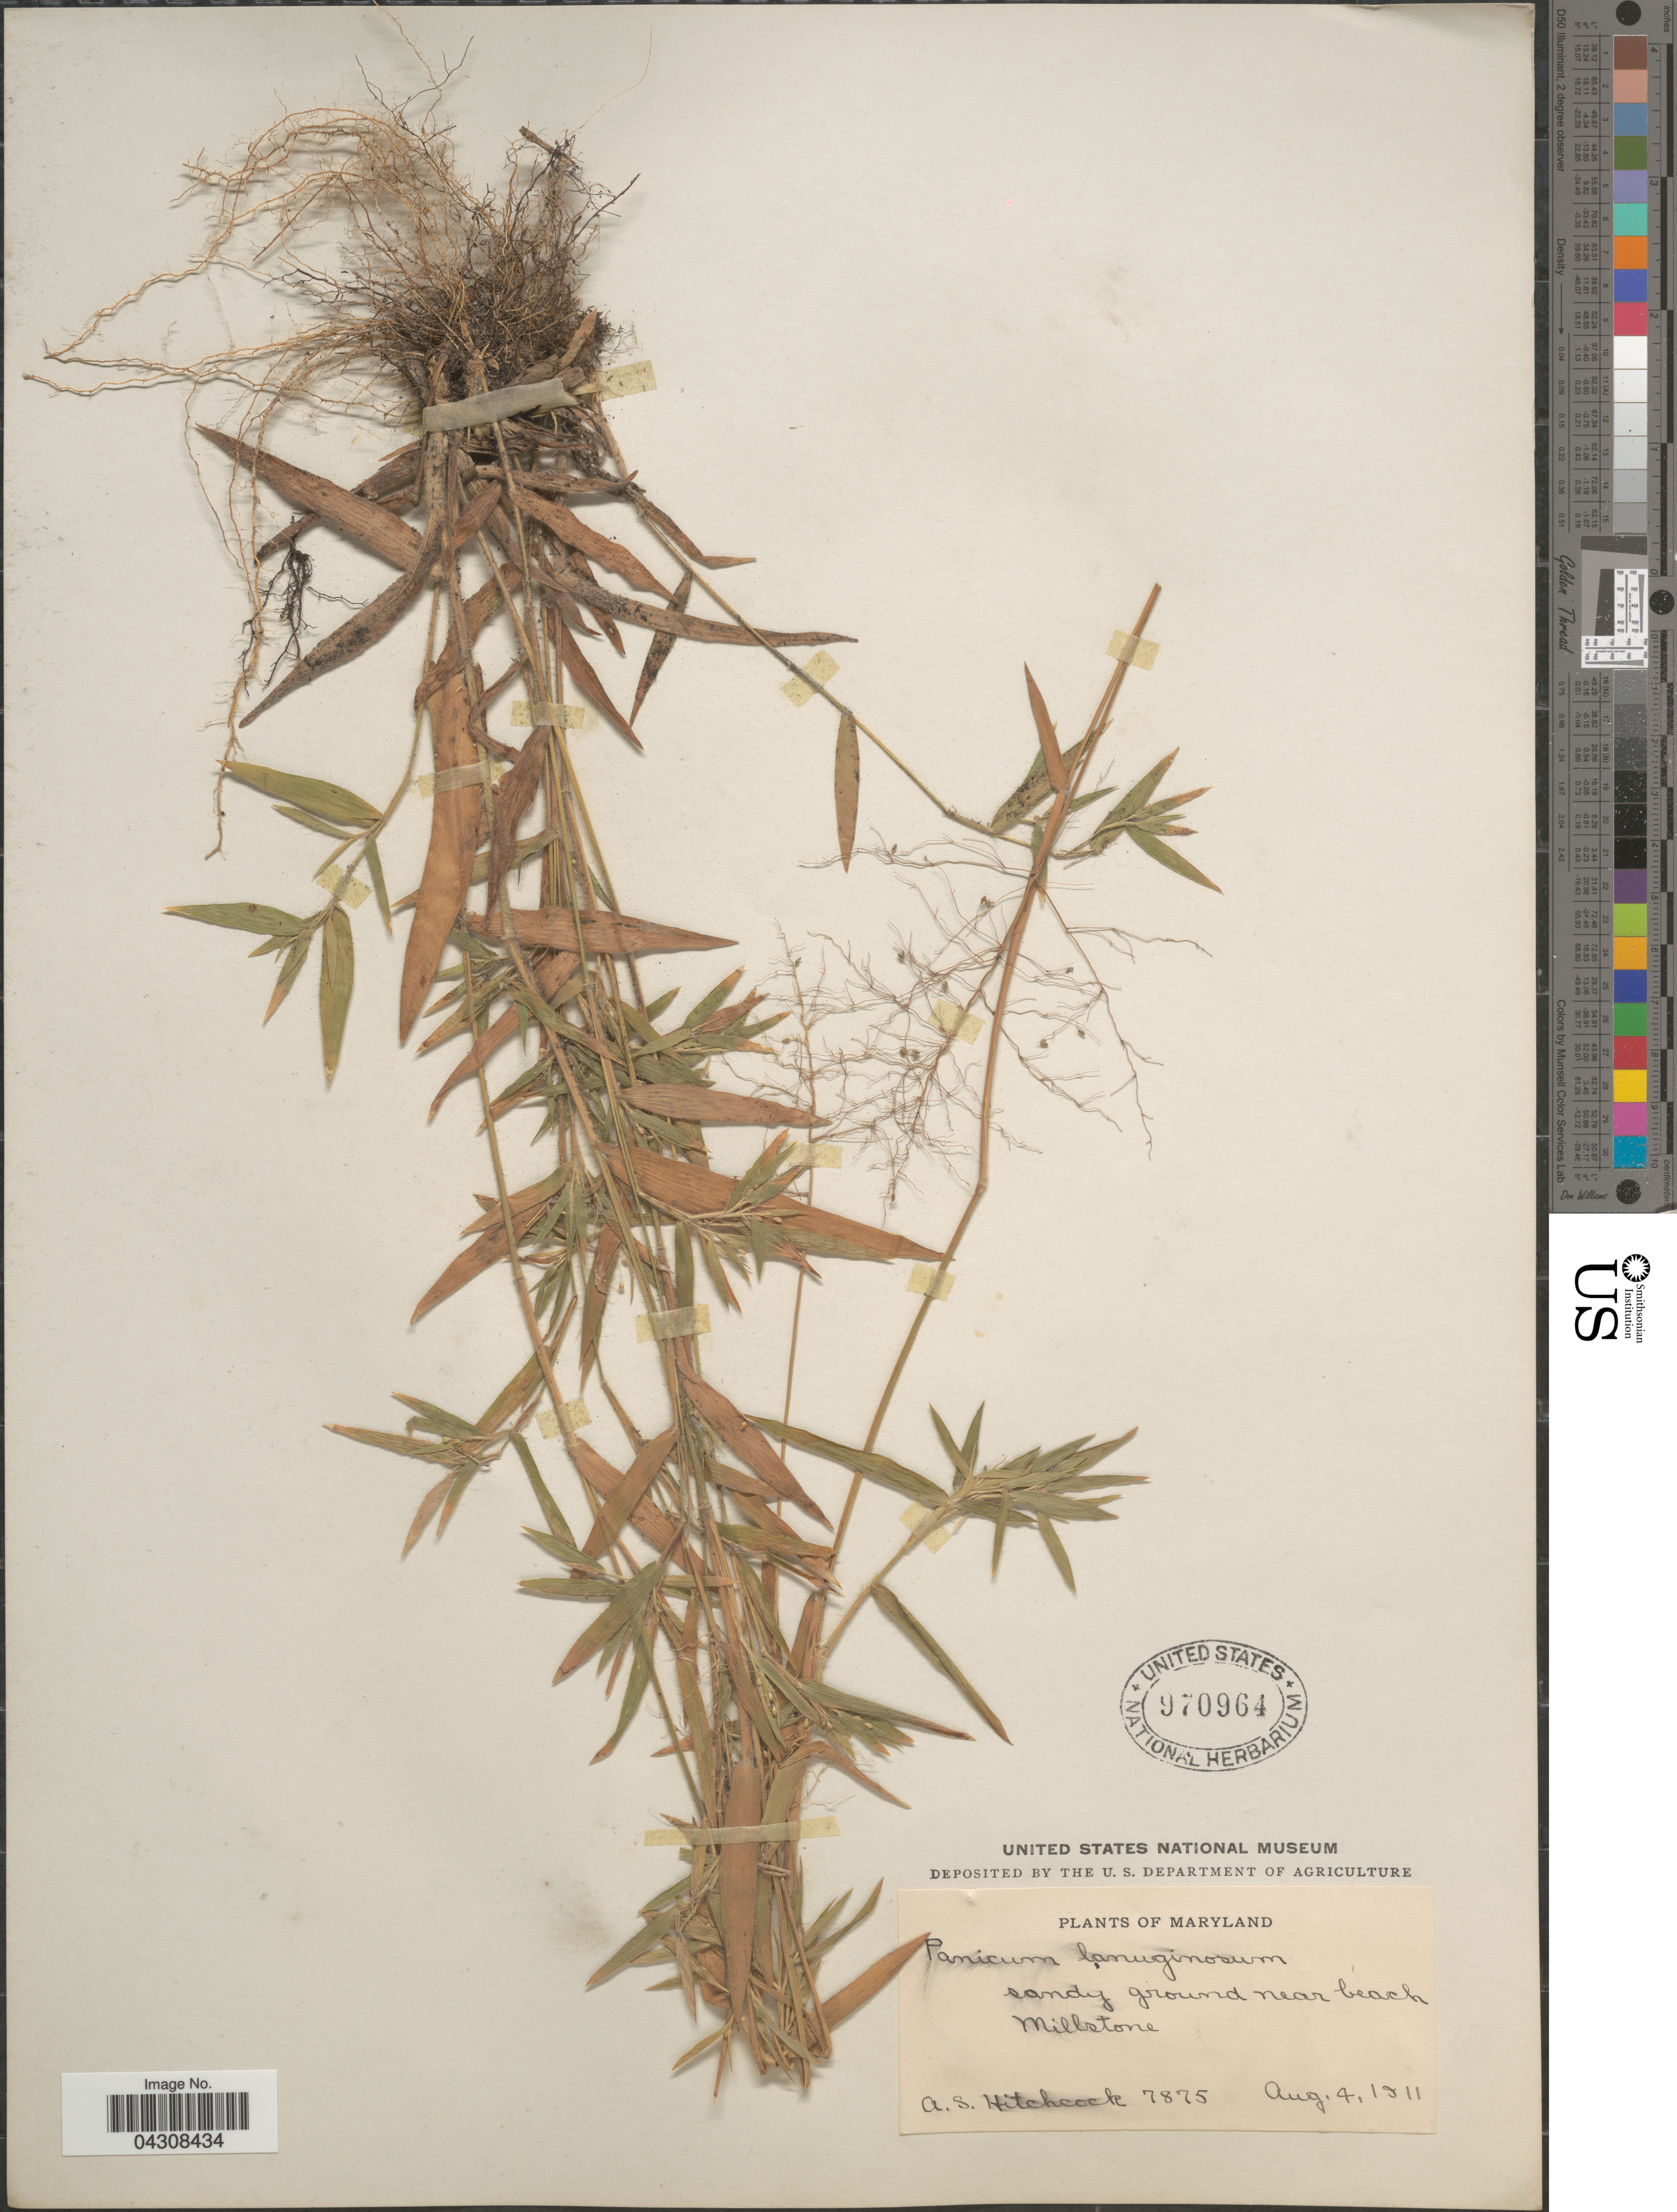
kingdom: Plantae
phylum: Tracheophyta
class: Liliopsida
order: Poales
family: Poaceae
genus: Dichanthelium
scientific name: Dichanthelium acuminatum var. acuminatum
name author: (Sw.) Gould & C.A. Clark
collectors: A. S. Hitchcock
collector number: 7875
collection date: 1911-08-04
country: United States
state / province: Maryland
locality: Sandy ground near beach. Millstone.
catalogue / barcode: US 970964